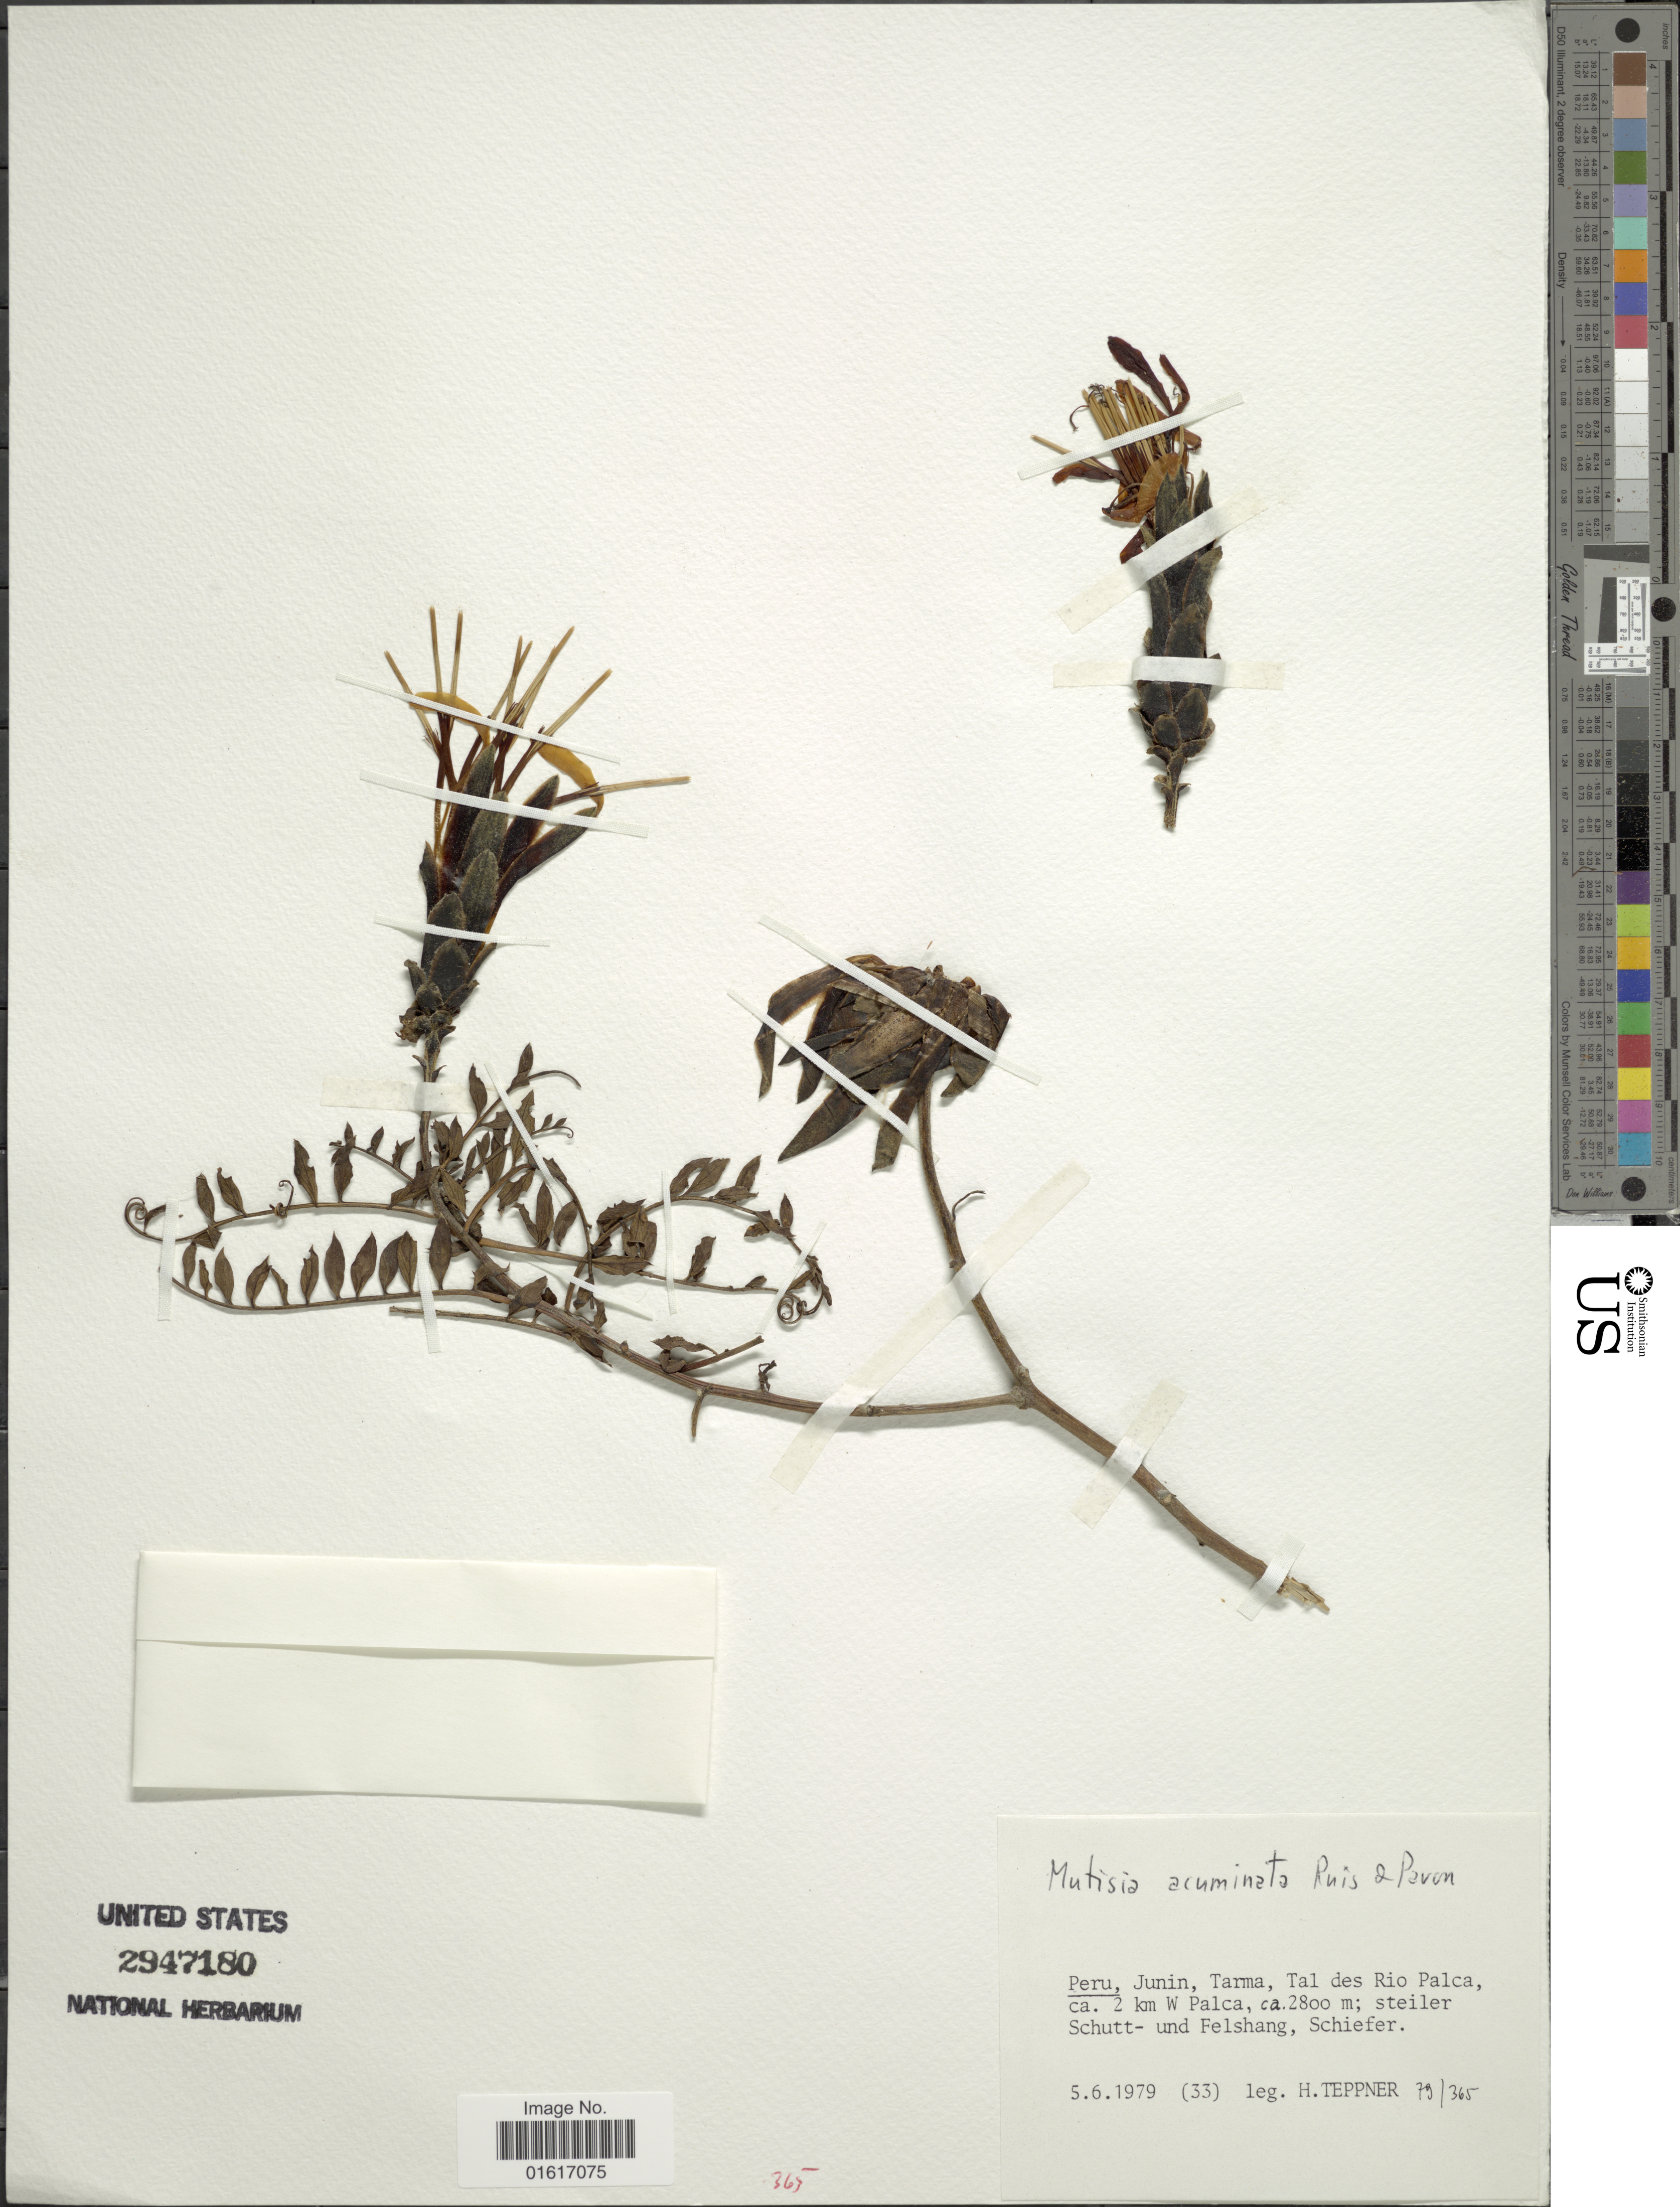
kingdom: Plantae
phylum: Tracheophyta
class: Magnoliopsida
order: Asterales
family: Asteraceae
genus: Mutisia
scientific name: Mutisia acuminata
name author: Ruiz & Pav.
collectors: H. Teppner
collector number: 79/365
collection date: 1979-06-05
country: Peru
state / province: Junín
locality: Tarma, Tal des Rio Palca, ca. 2 km W Palca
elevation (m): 2800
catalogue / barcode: US 2947180